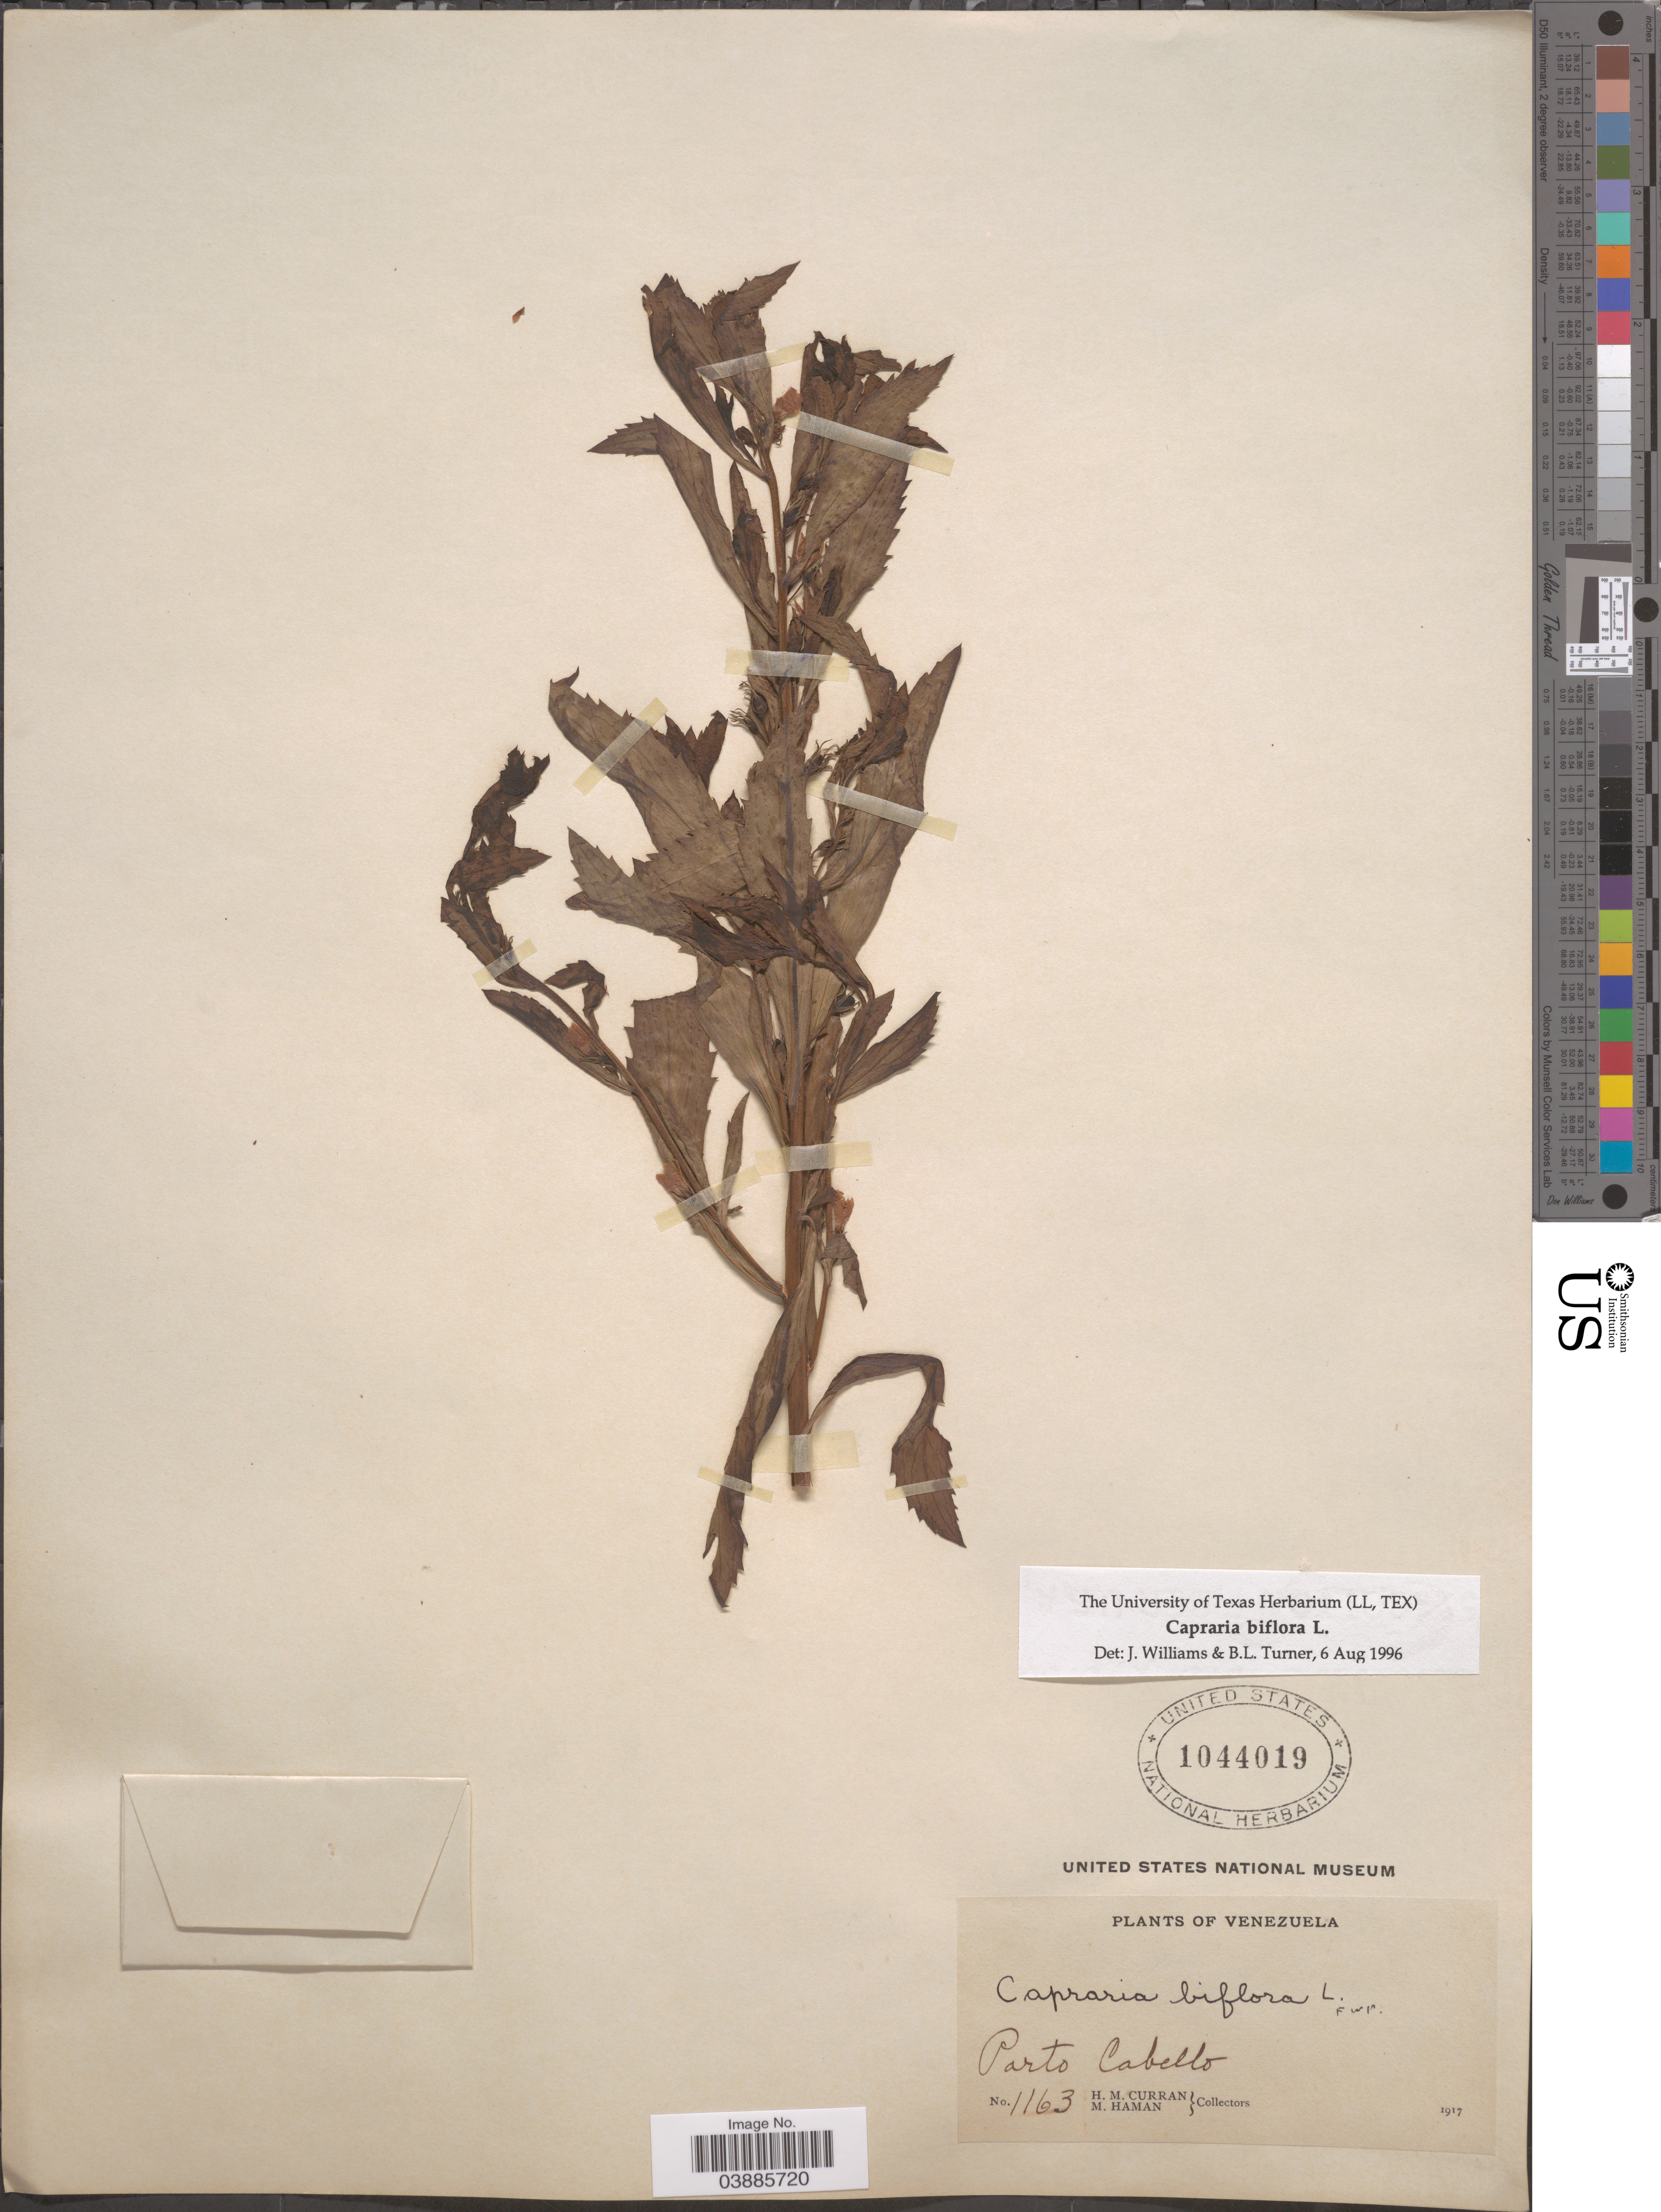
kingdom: Plantae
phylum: Tracheophyta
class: Magnoliopsida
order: Lamiales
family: Scrophulariaceae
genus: Capraria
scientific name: Capraria biflora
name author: L.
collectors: H. M. Curran & M. Haman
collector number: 1163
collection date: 1917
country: Venezuela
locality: Porto Cabello.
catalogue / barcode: US 1044019